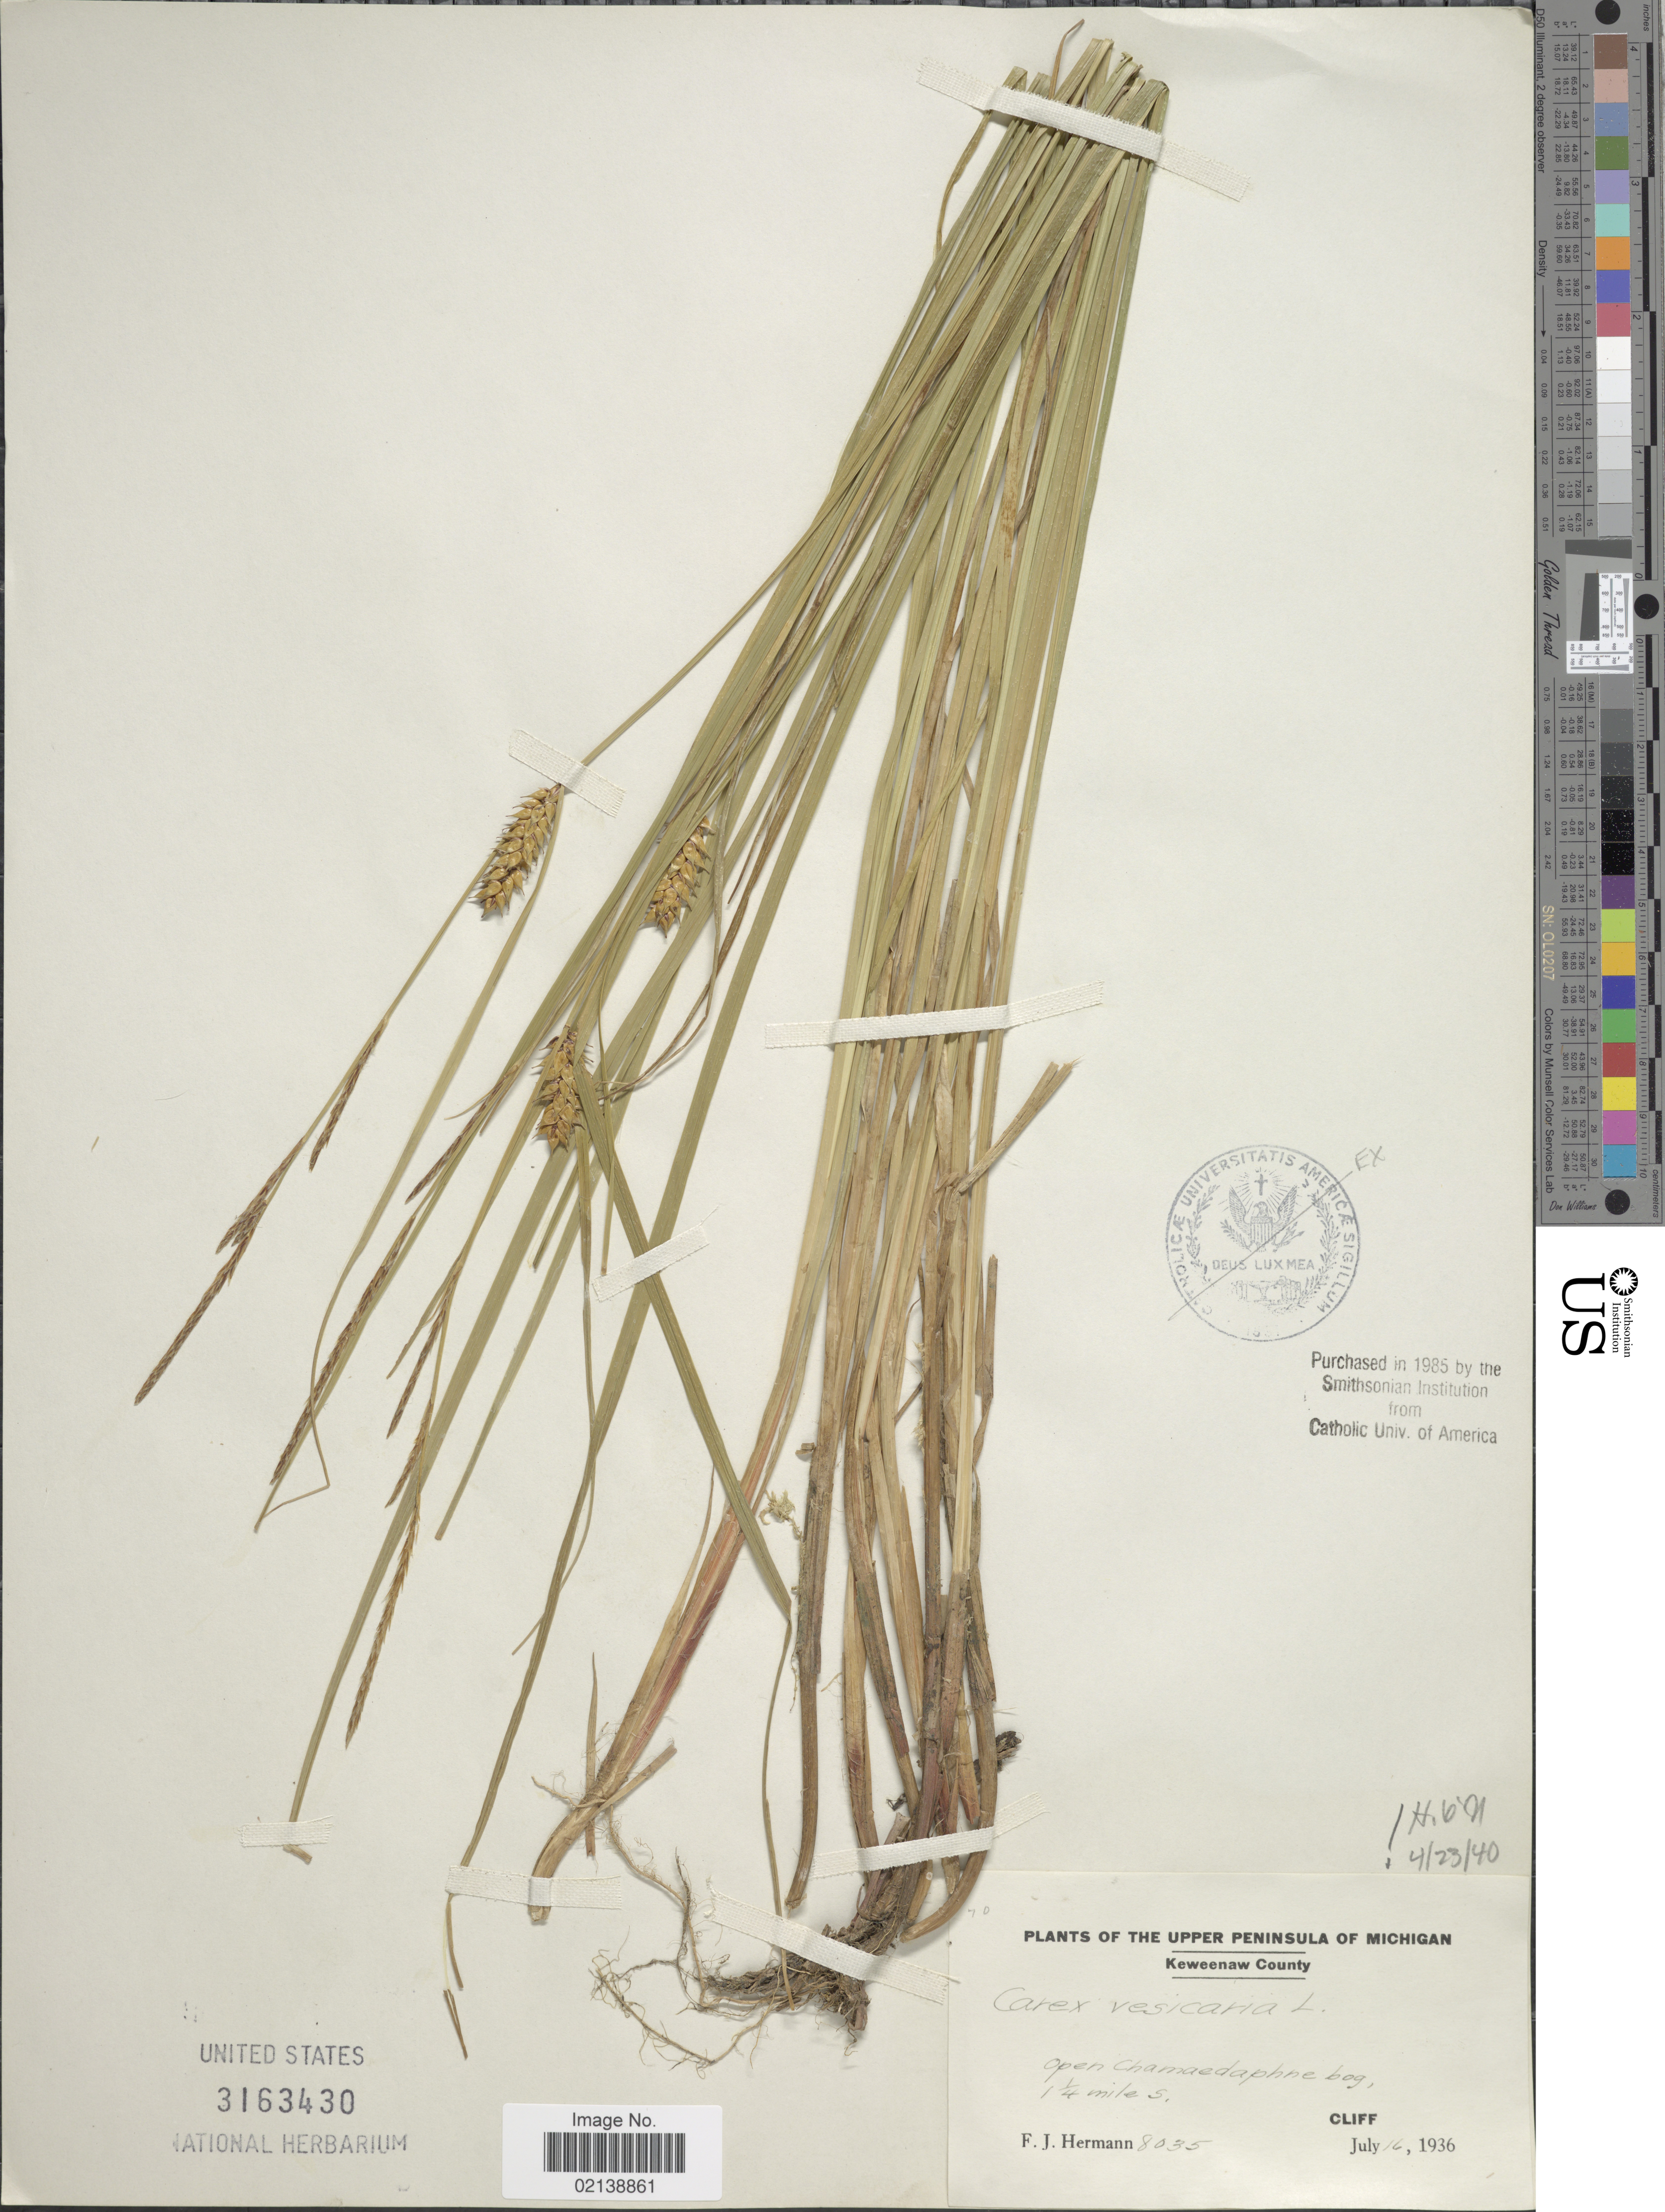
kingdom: Plantae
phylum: Tracheophyta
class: Liliopsida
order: Poales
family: Cyperaceae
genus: Carex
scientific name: Carex vesicaria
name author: L.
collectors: F. J. Hermann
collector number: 8035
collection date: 1936-07-16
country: United States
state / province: Michigan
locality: The Upper Peninsula of Michigan, Keweenaw County, 1¼ mile S. Cliff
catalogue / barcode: US 3163430